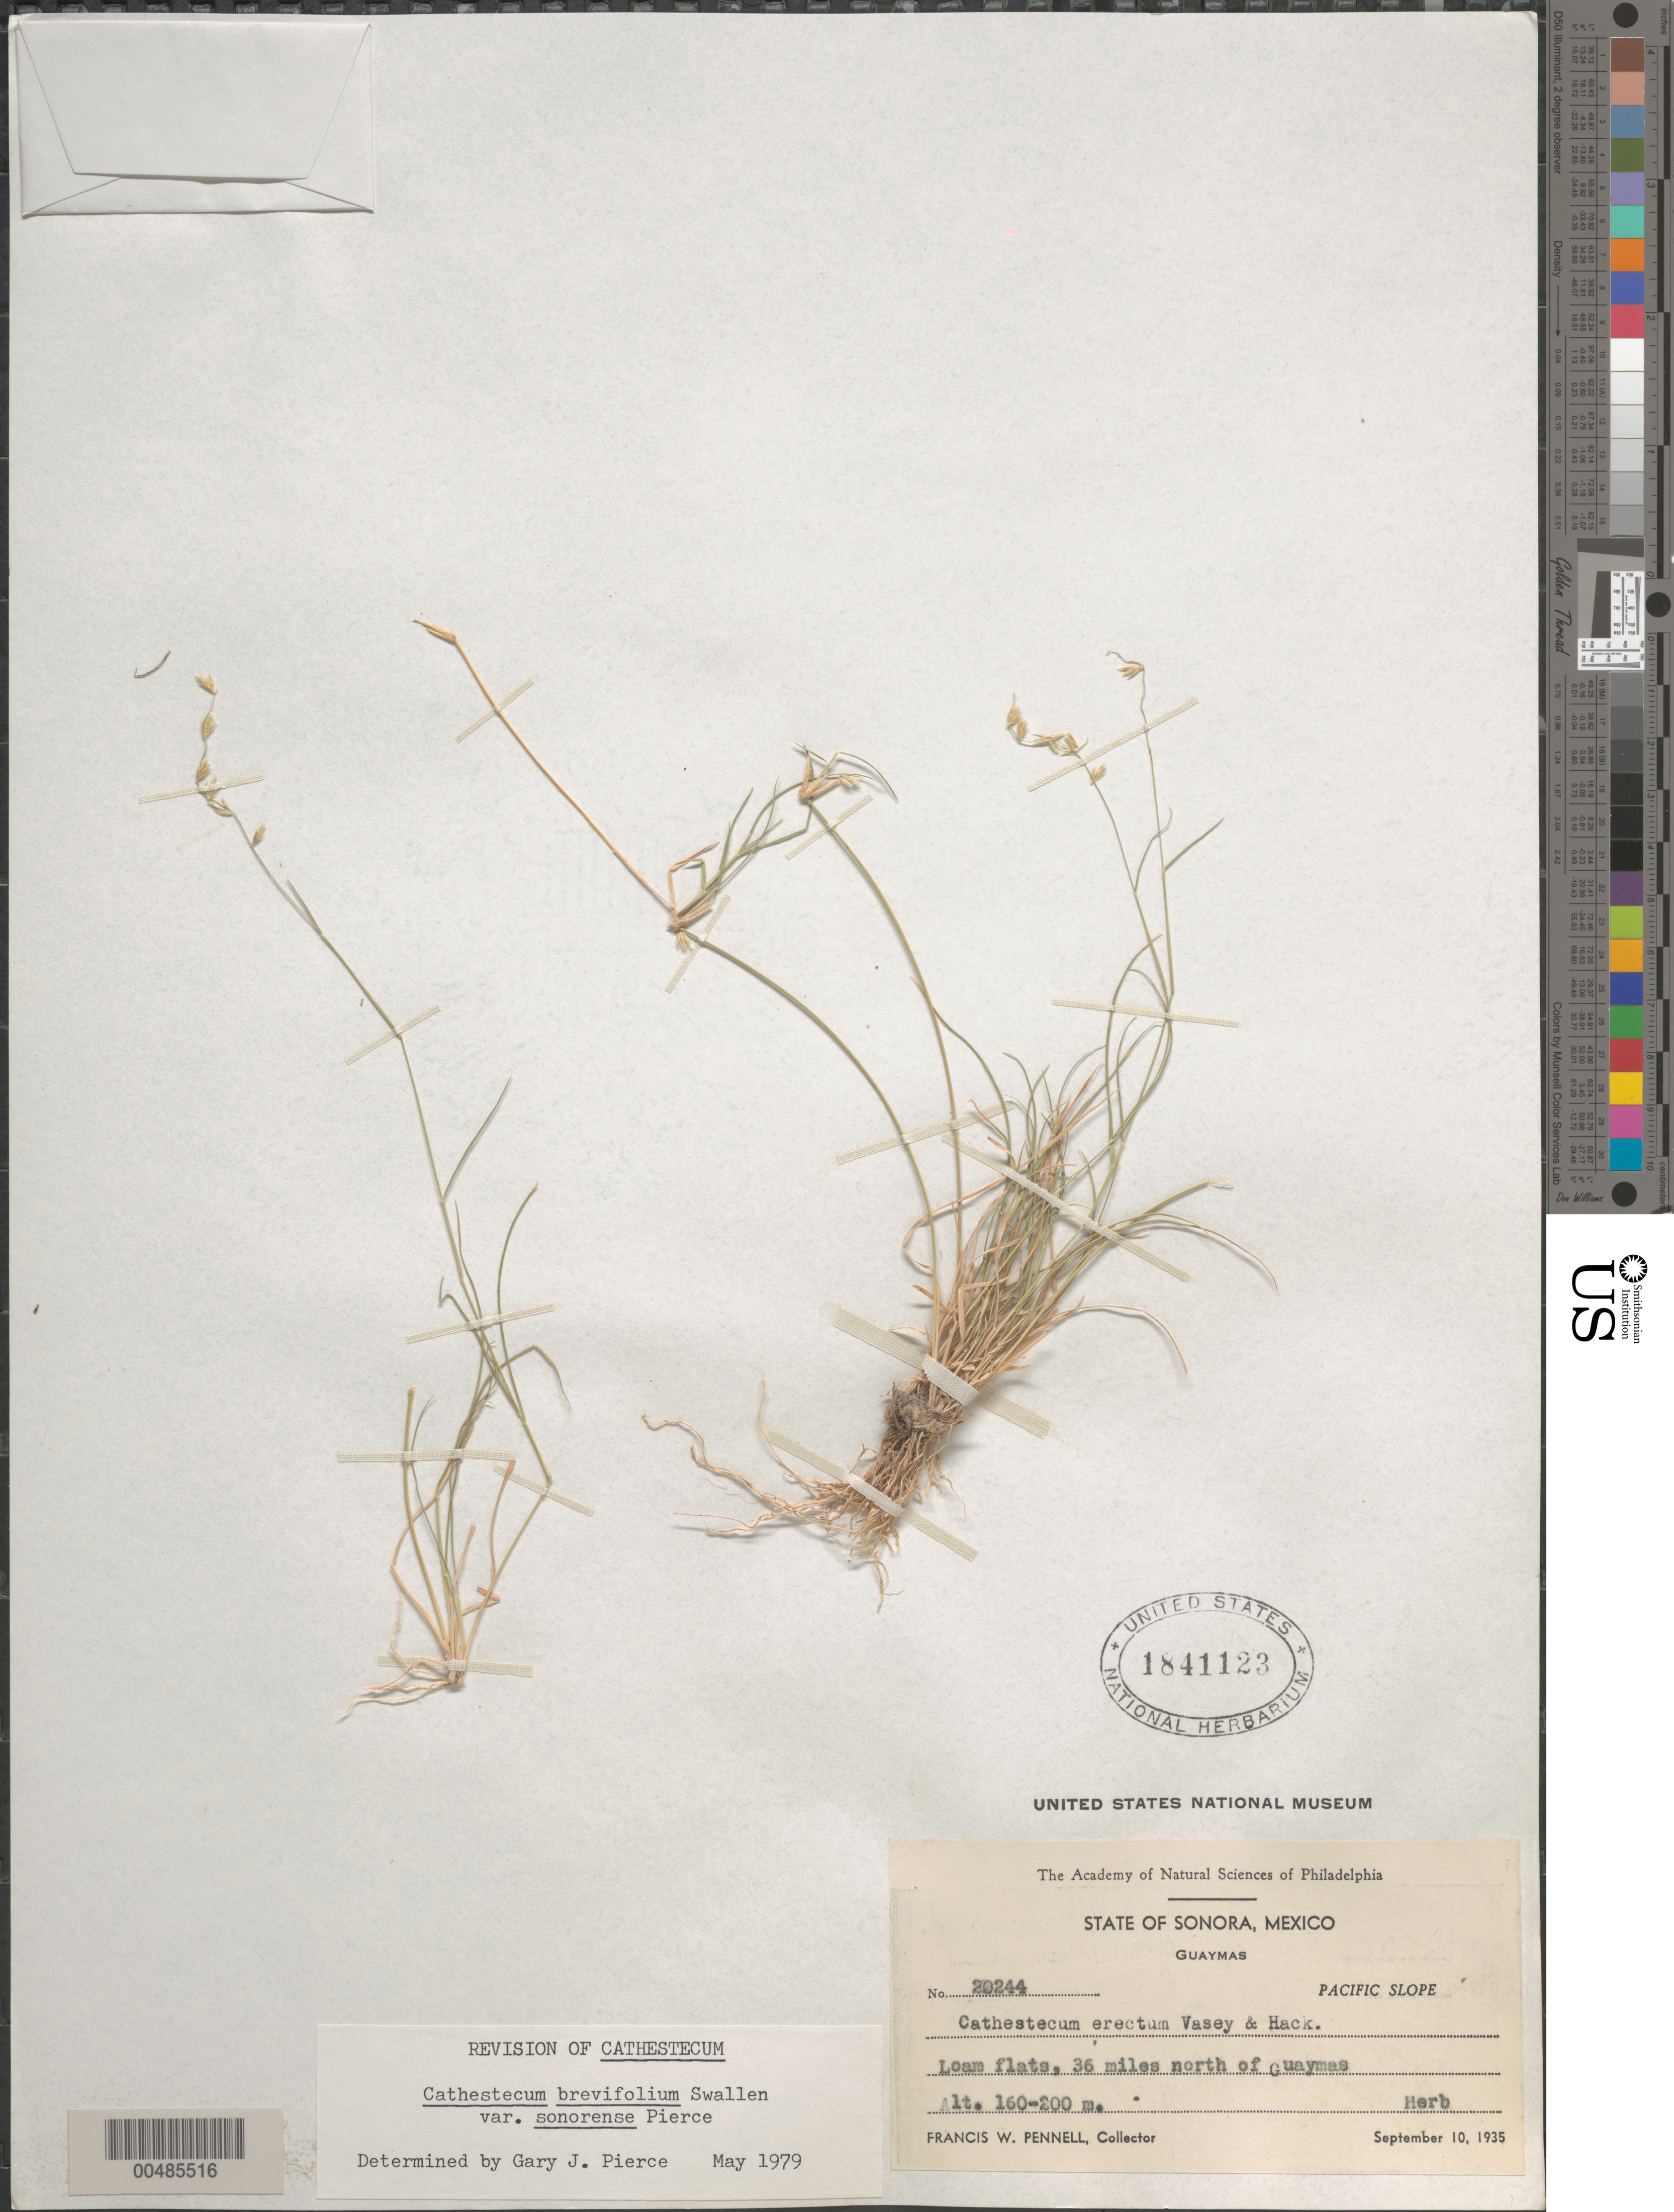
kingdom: Plantae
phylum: Tracheophyta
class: Liliopsida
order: Poales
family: Poaceae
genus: Cathestecum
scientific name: Cathestecum brevifolium var. sonorense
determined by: Pierce, G. J.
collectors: F. W. Pennell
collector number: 20244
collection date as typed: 10 Sep 1935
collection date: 1935-09-10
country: Mexico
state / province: Sonora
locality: Guaymas, Pacific Slope, 36 mi N of Guaymas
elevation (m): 160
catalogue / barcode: US 1841123